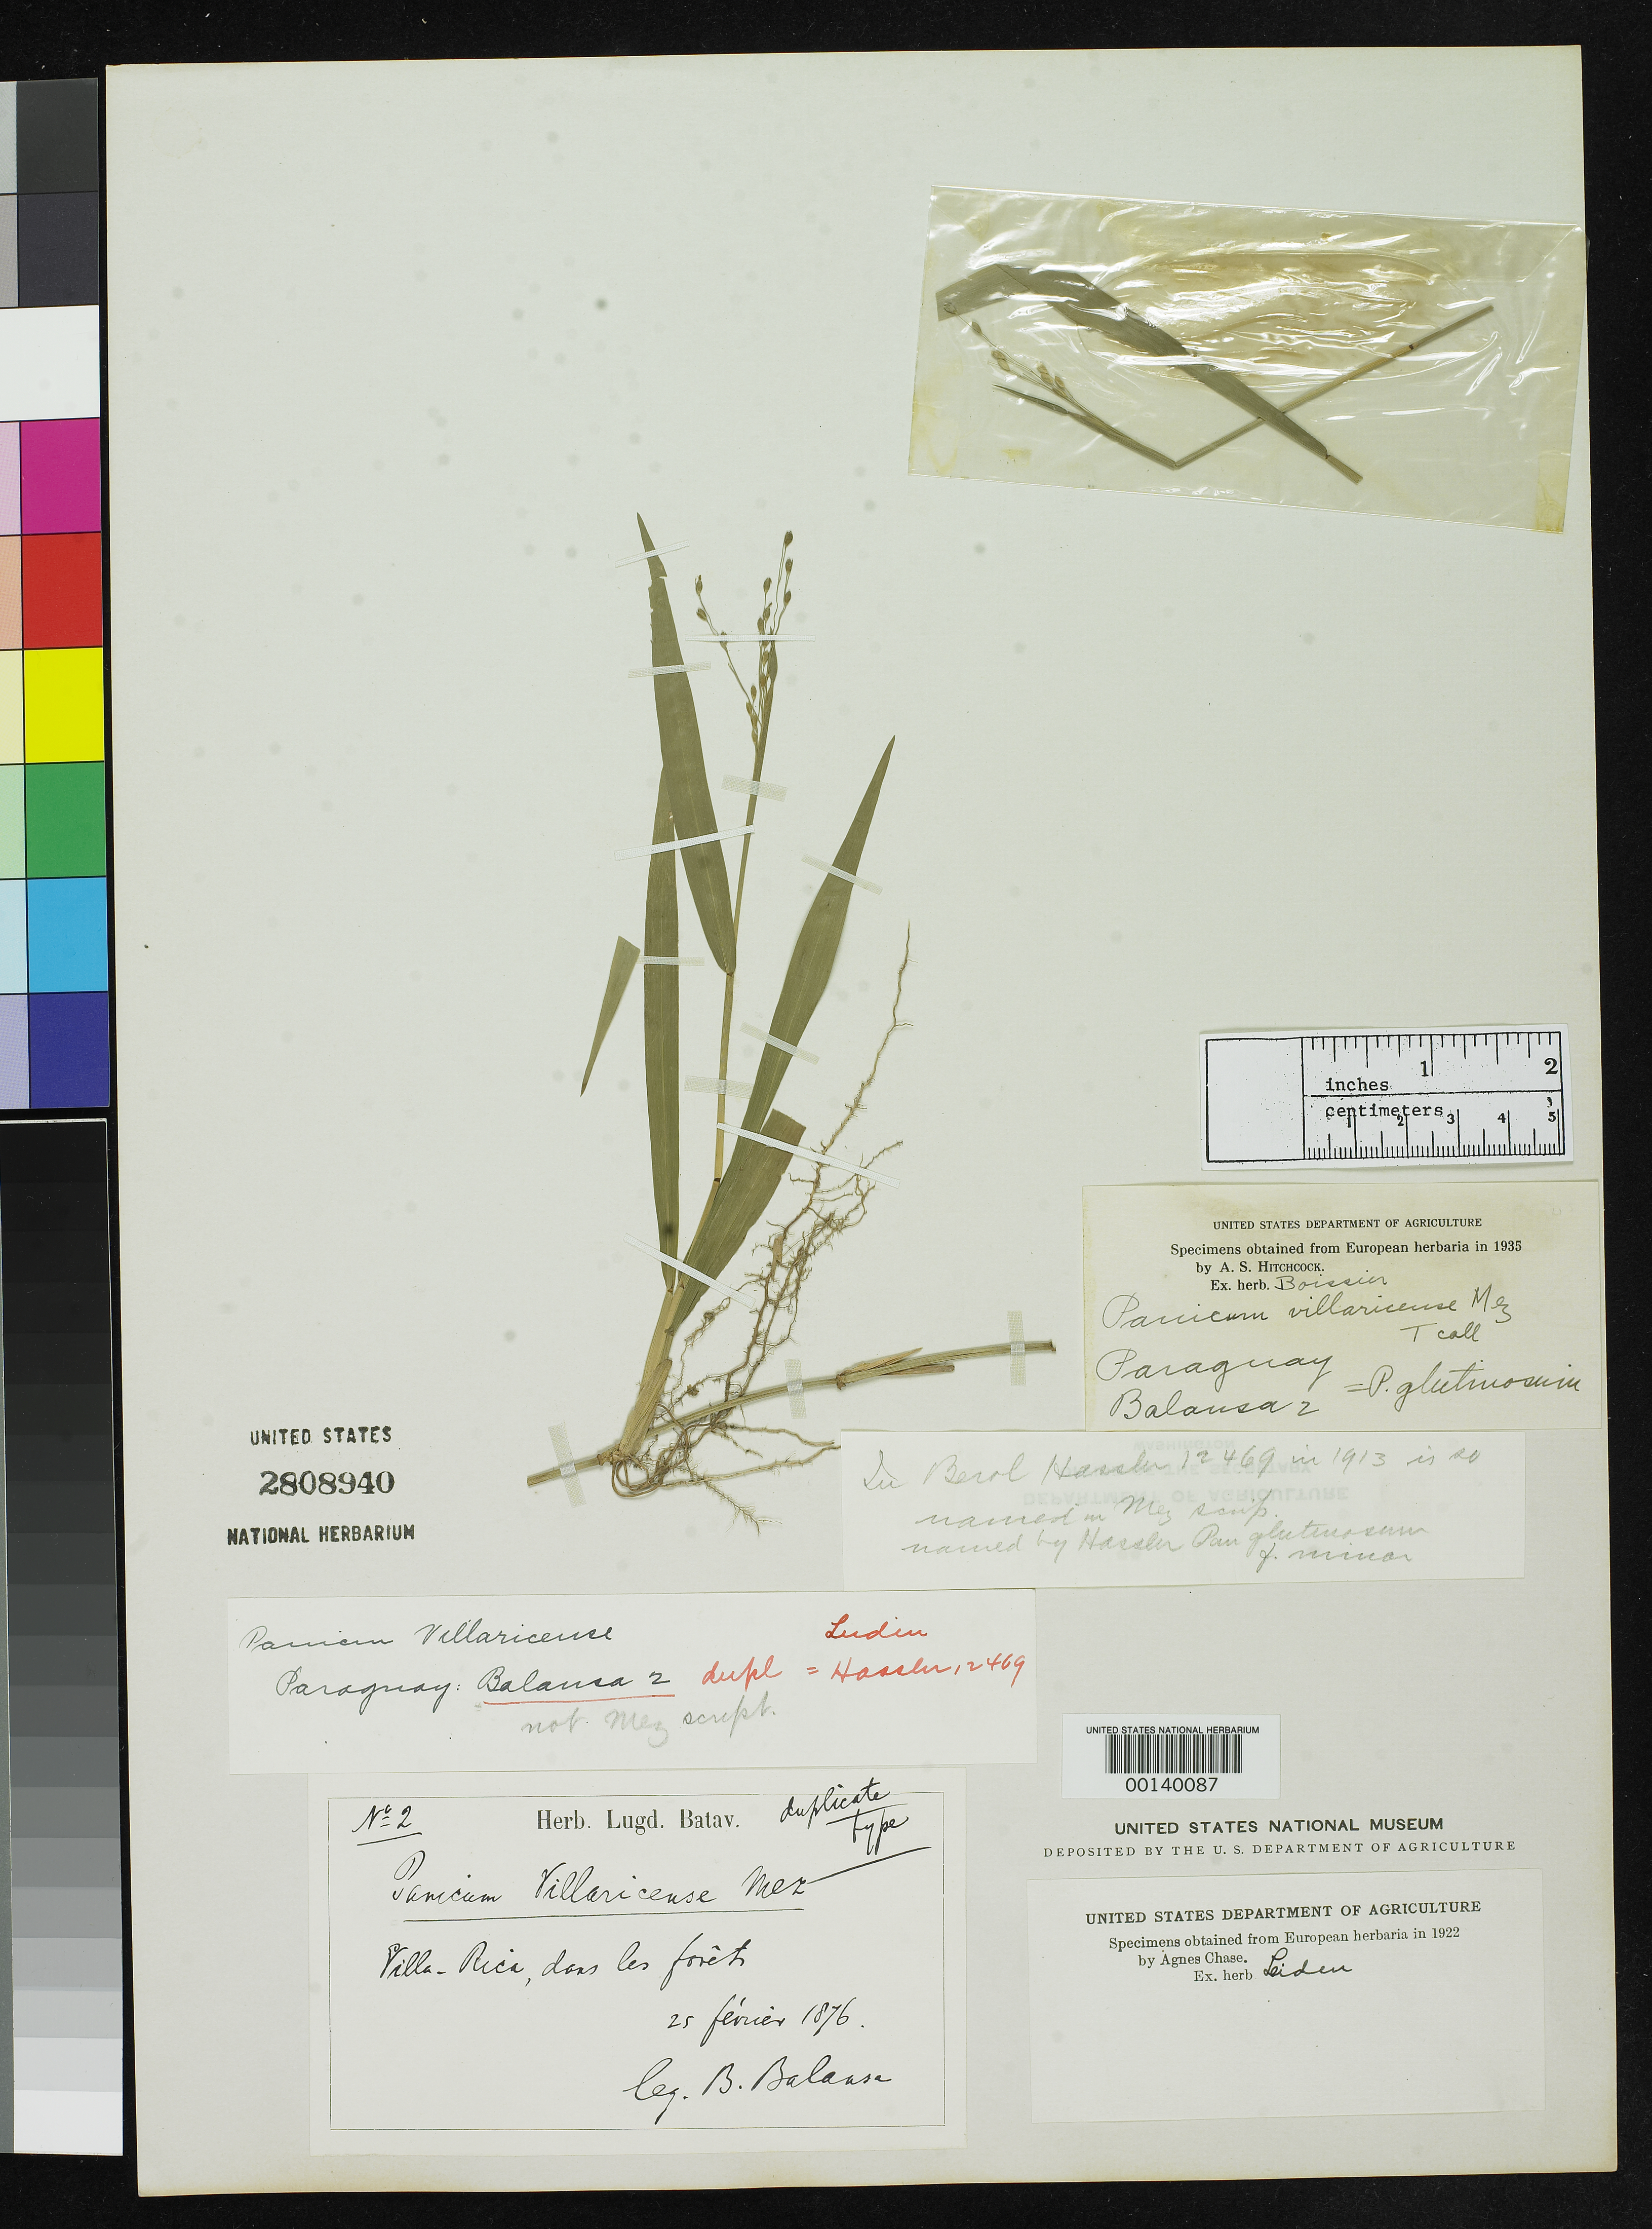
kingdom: Plantae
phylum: Tracheophyta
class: Liliopsida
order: Poales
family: Poaceae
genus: Panicum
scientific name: Panicum villaricense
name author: Mez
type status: Isotype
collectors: B. Balansa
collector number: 2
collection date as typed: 25 Feb 1876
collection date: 1876-02-25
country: Paraguay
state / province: Guairá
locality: Villarrica.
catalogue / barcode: US 2808940